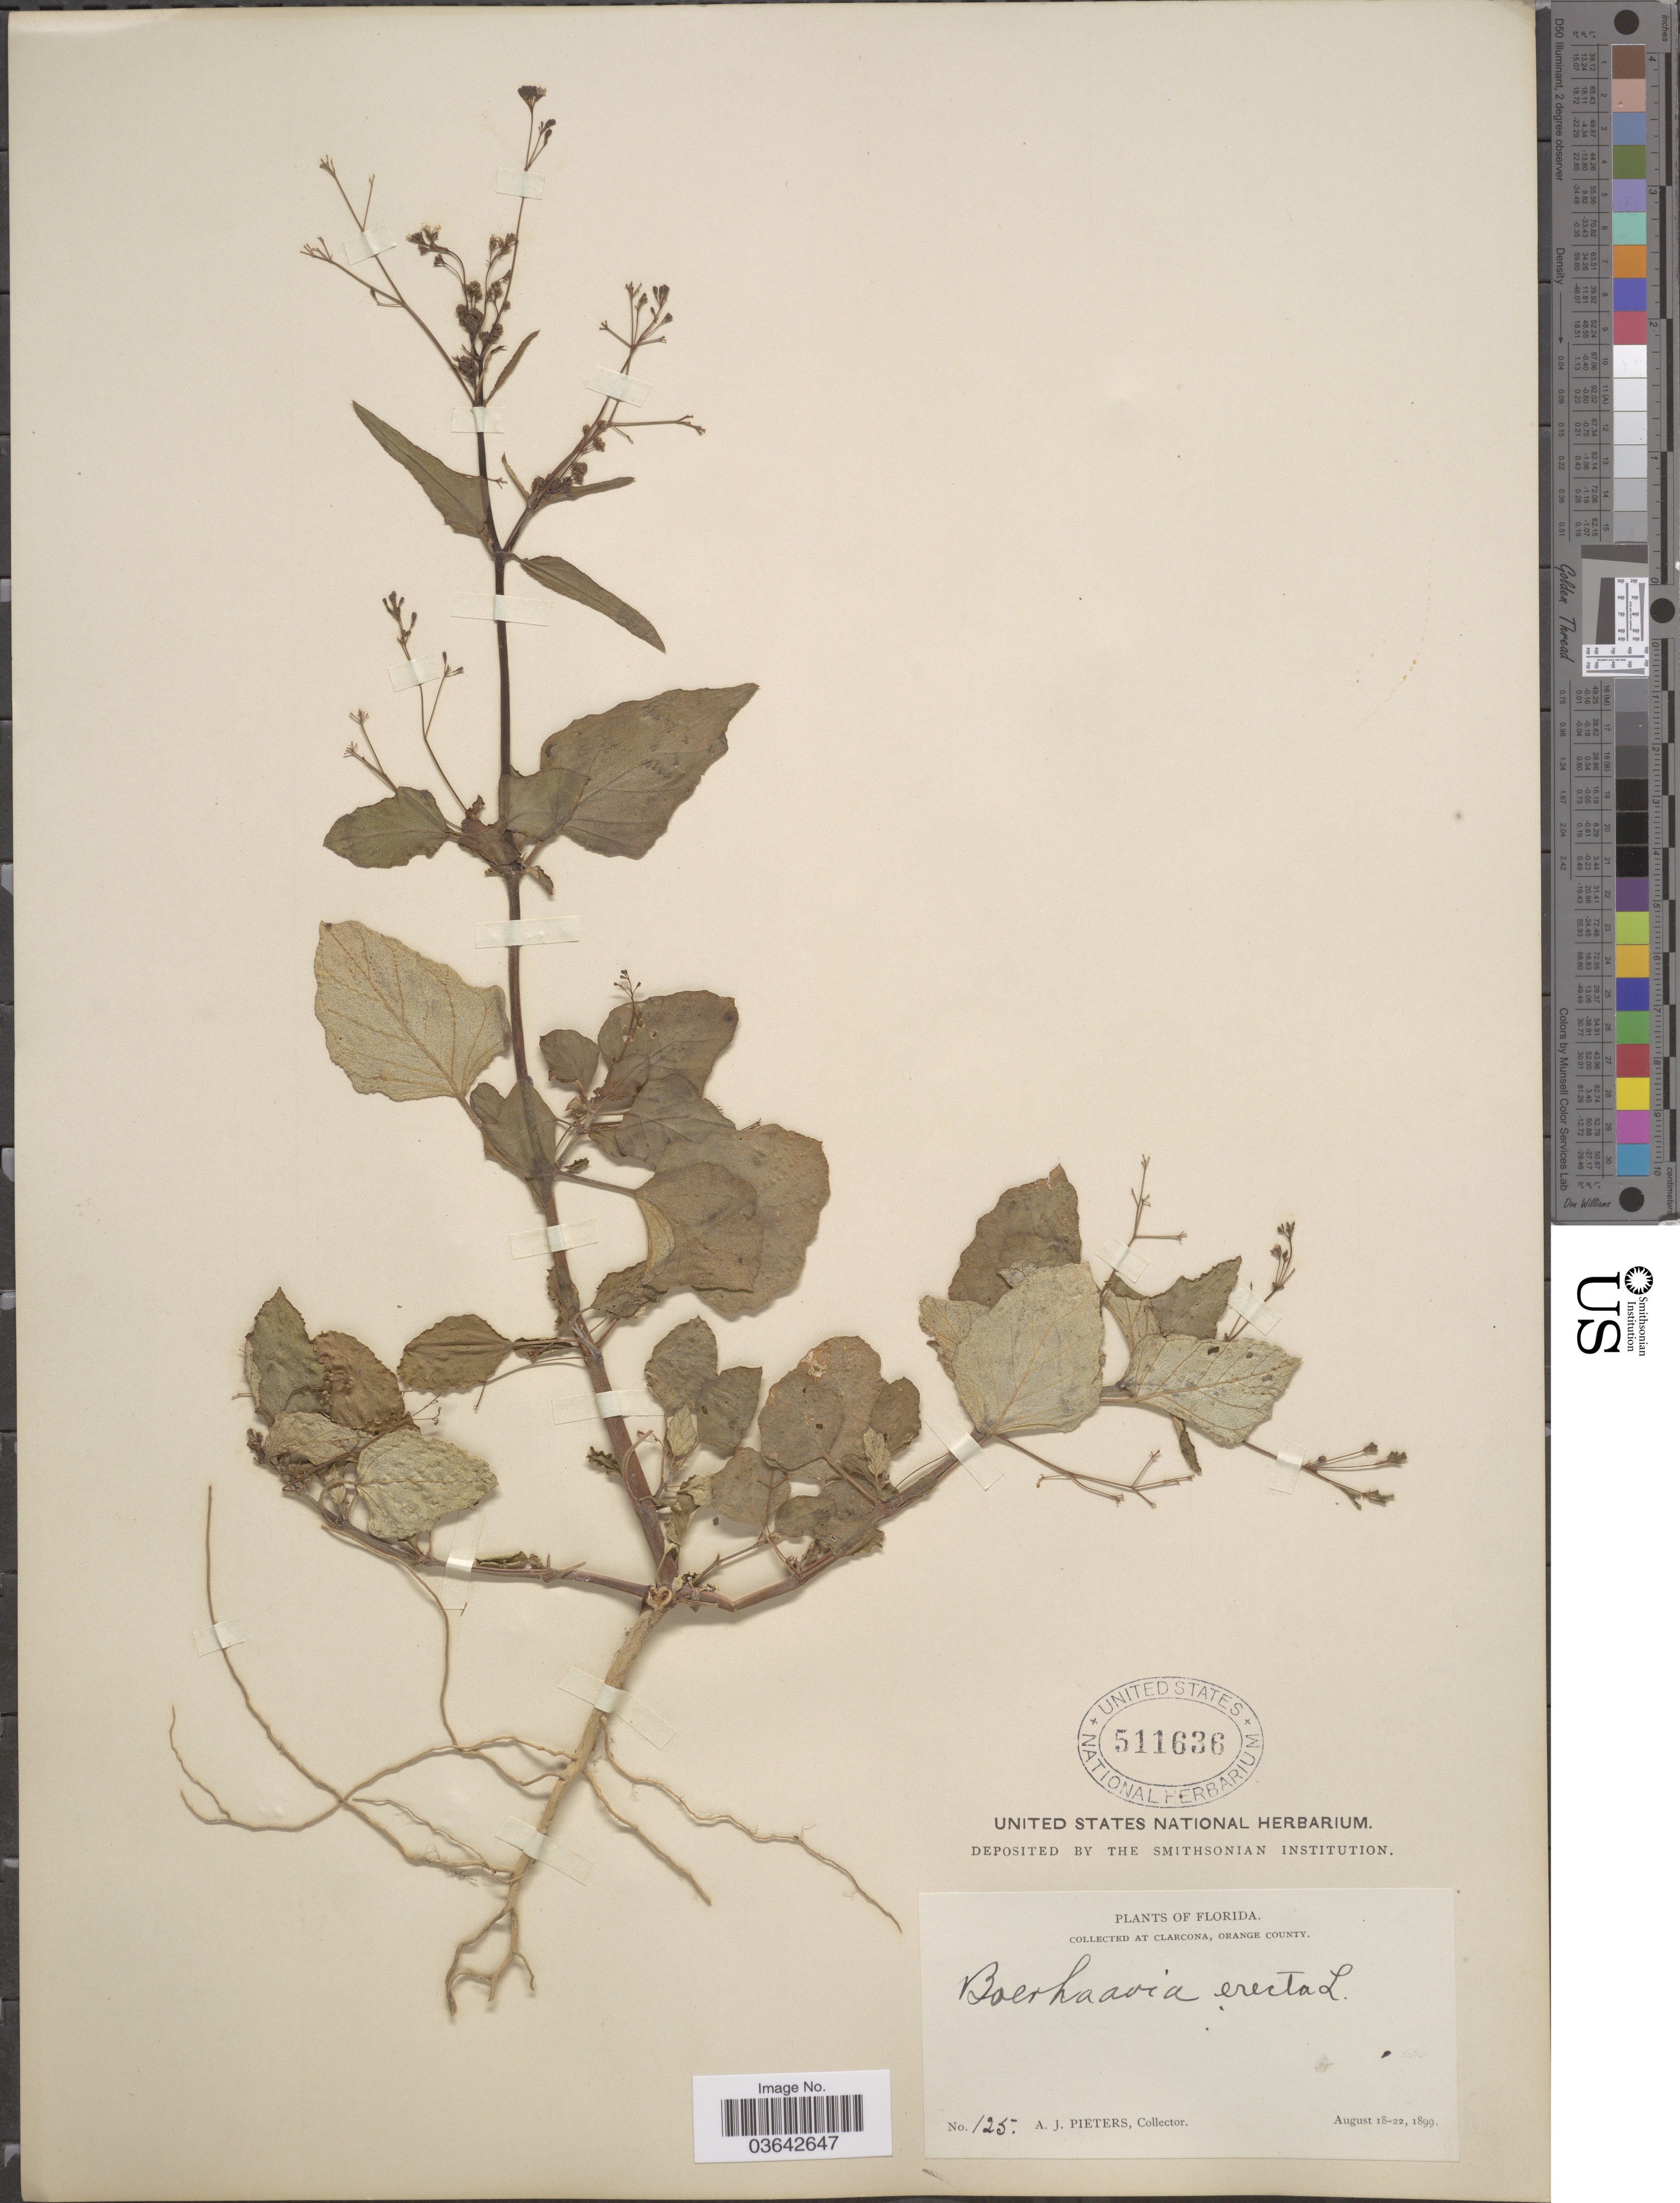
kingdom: Plantae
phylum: Tracheophyta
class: Magnoliopsida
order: Caryophyllales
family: Nyctaginaceae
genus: Boerhavia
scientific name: Boerhavia erecta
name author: L.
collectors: A. Pieters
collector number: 125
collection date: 1899-08-18/1899-08-22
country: United States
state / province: Florida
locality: Clarcona, Orange County.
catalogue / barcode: US 511636